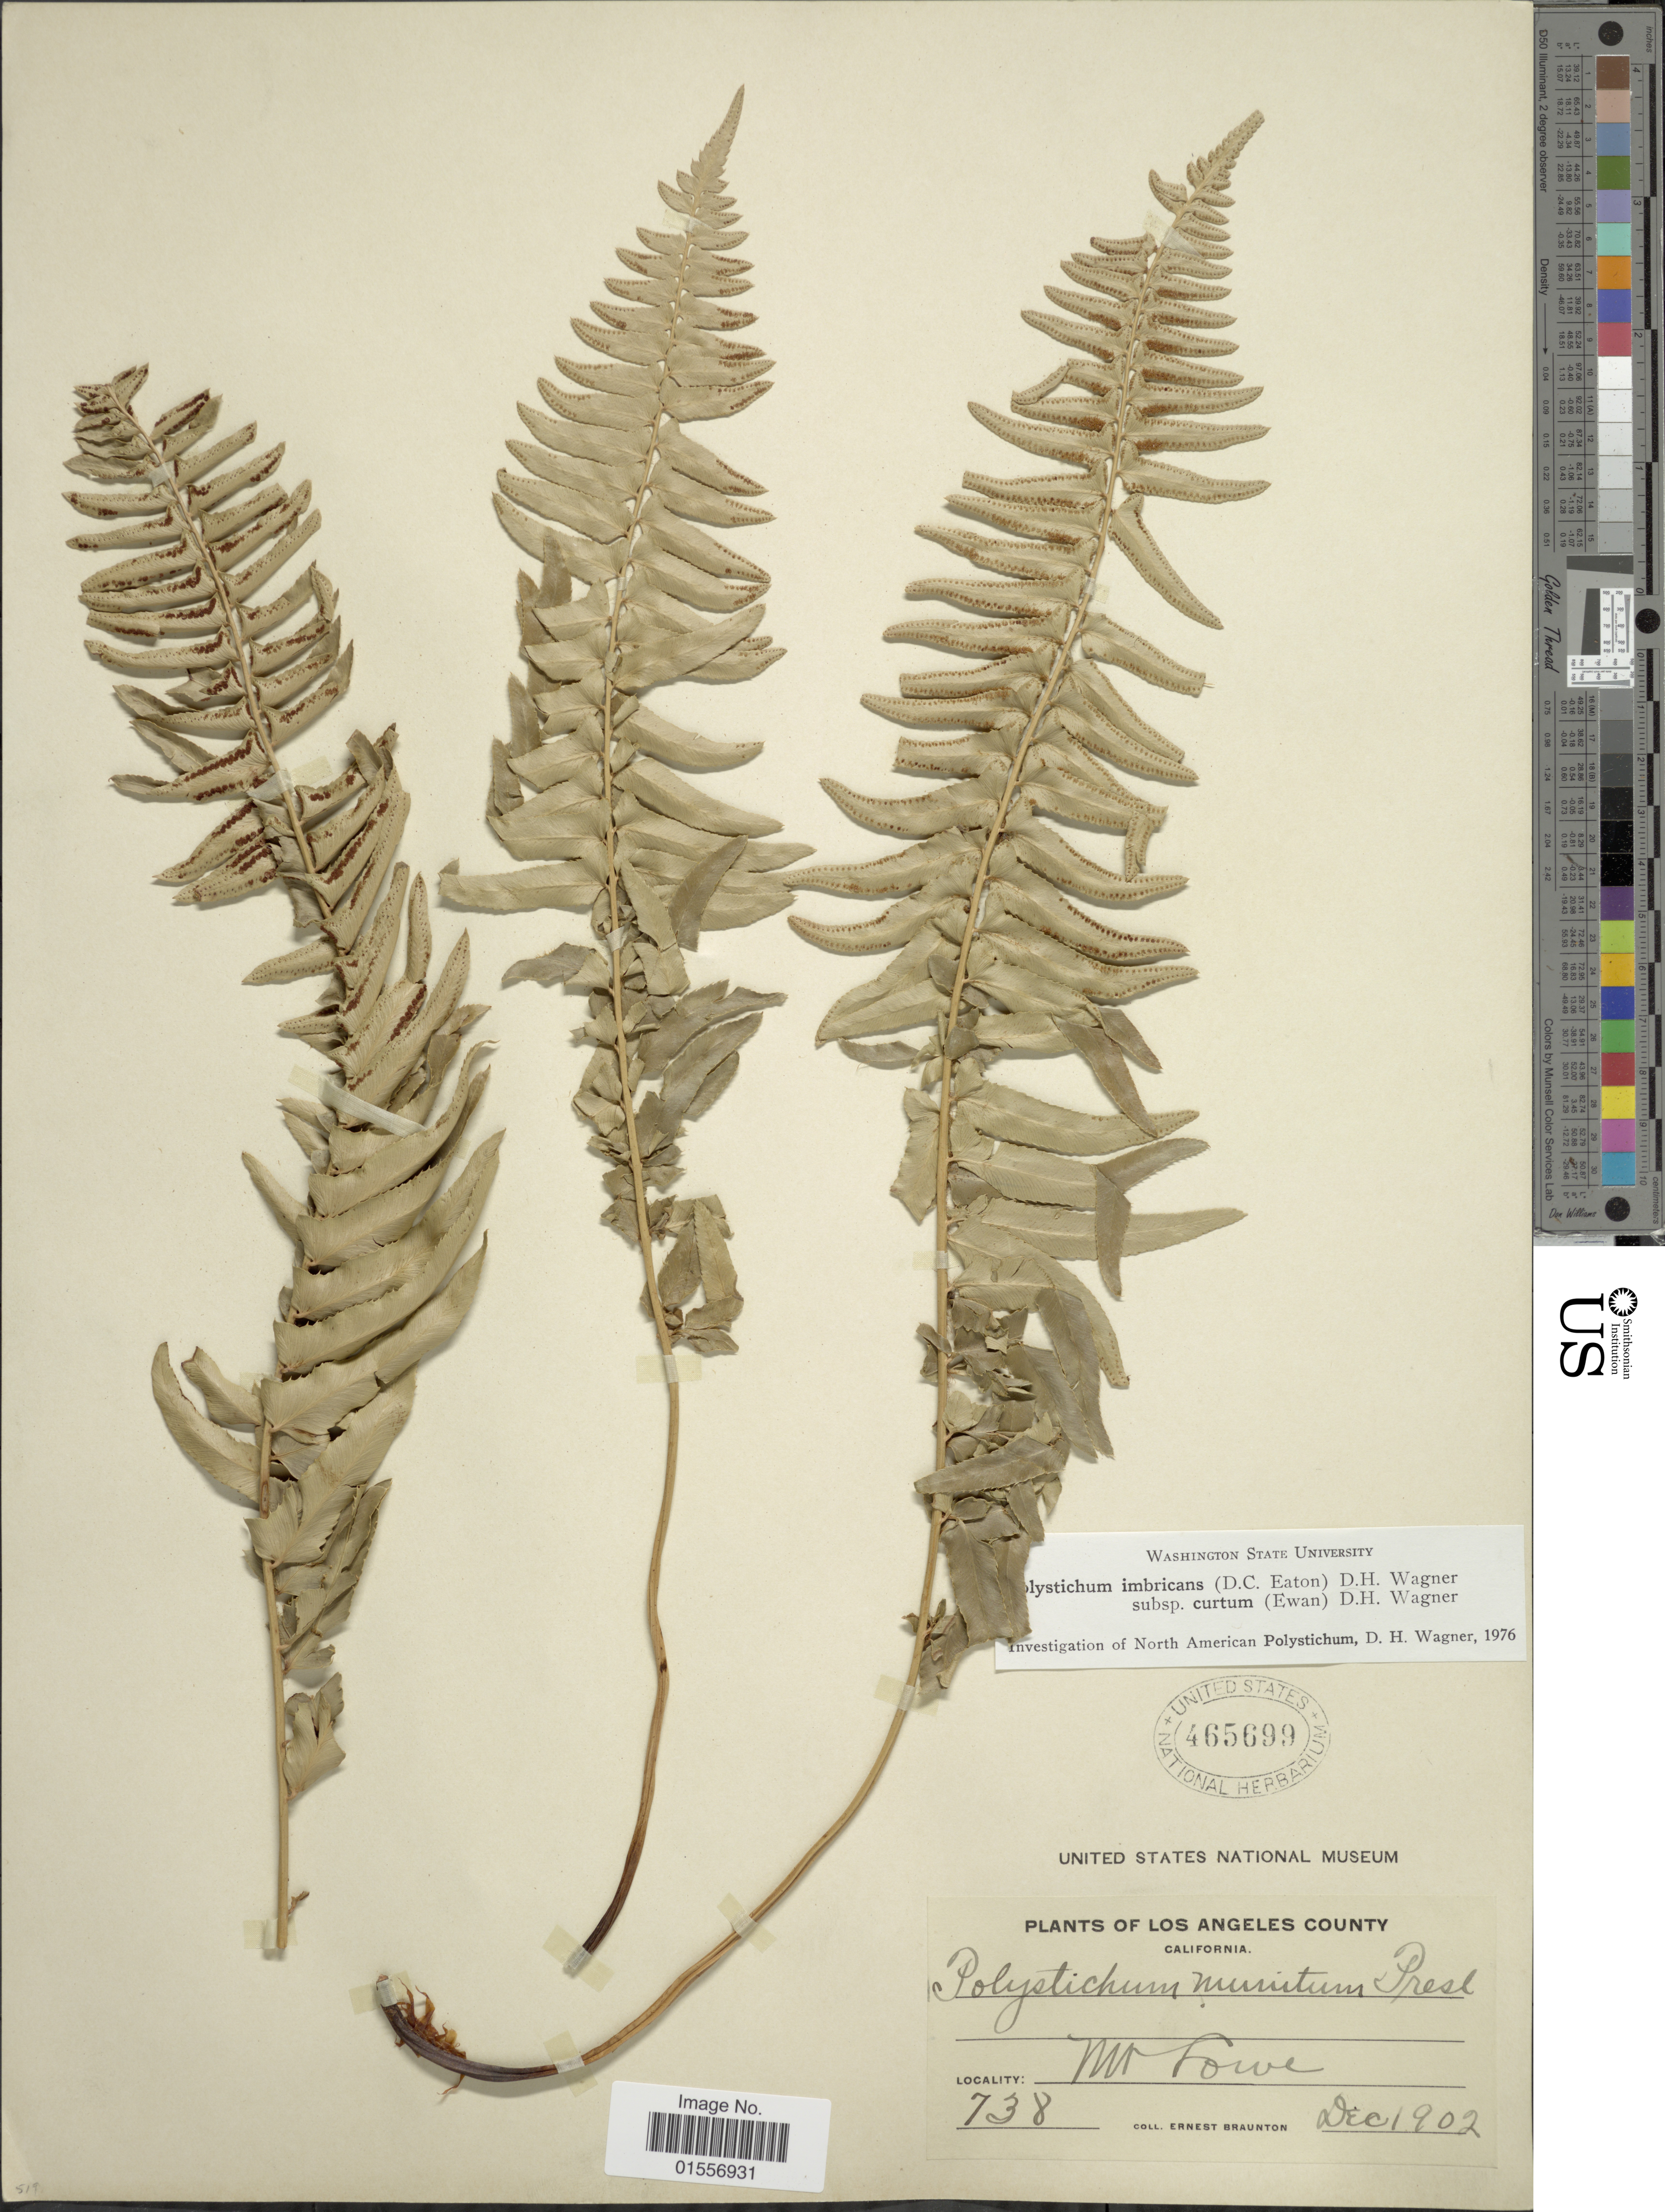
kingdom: Plantae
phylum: Tracheophyta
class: Polypodiopsida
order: Polypodiales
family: Dryopteridaceae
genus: Polystichum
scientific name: Polystichum imbricans subsp. curtum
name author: (Ewan) D.H. Wagner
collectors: E. Braunton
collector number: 738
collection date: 1902-12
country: United States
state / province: California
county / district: Los Angeles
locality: Los Angeles County, Mt Lowe.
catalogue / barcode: US 465699